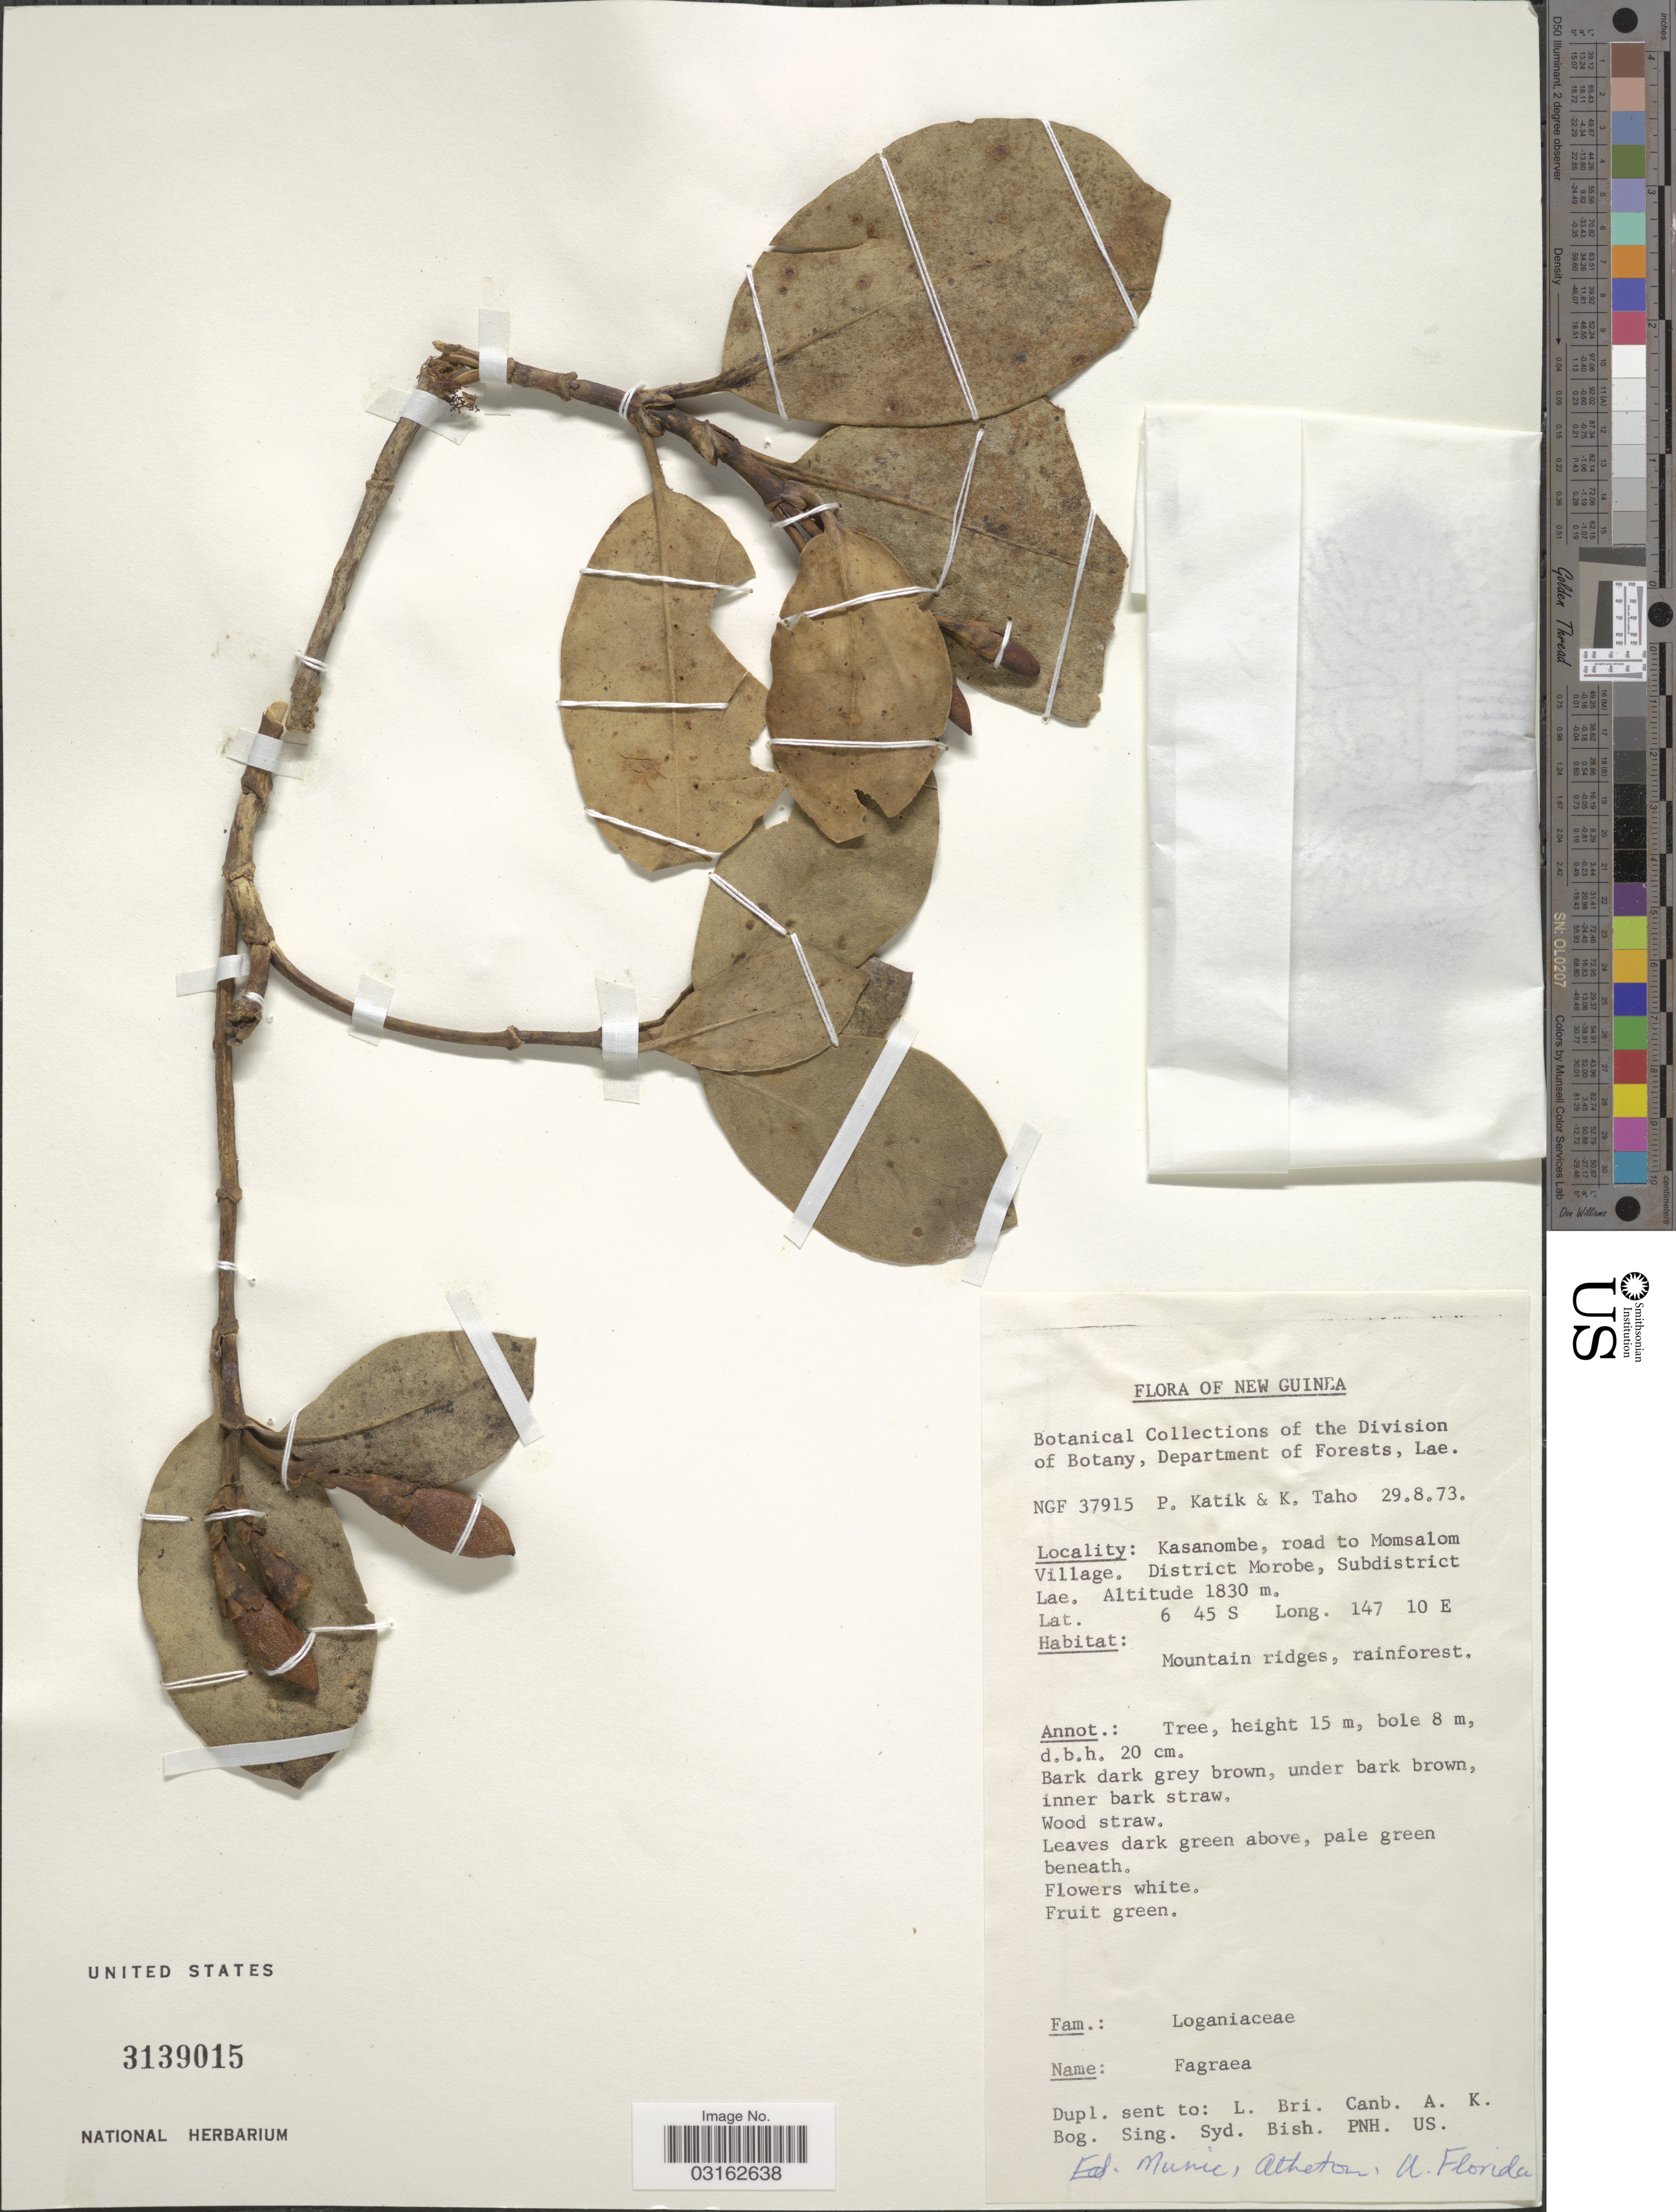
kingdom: Plantae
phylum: Tracheophyta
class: Magnoliopsida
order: Gentianales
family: Gentianaceae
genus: Fagraea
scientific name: Fagraea sp.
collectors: P. Katik & K. Taho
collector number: NGF 37915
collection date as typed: Transcribed d/m/y: 29/8/73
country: Papua New Guinea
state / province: Morobe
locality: New Guinea, Kasanombe, road to Momsalom Village, District Morobe, Subdistrict Lae.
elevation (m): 1830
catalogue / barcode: US 3139015